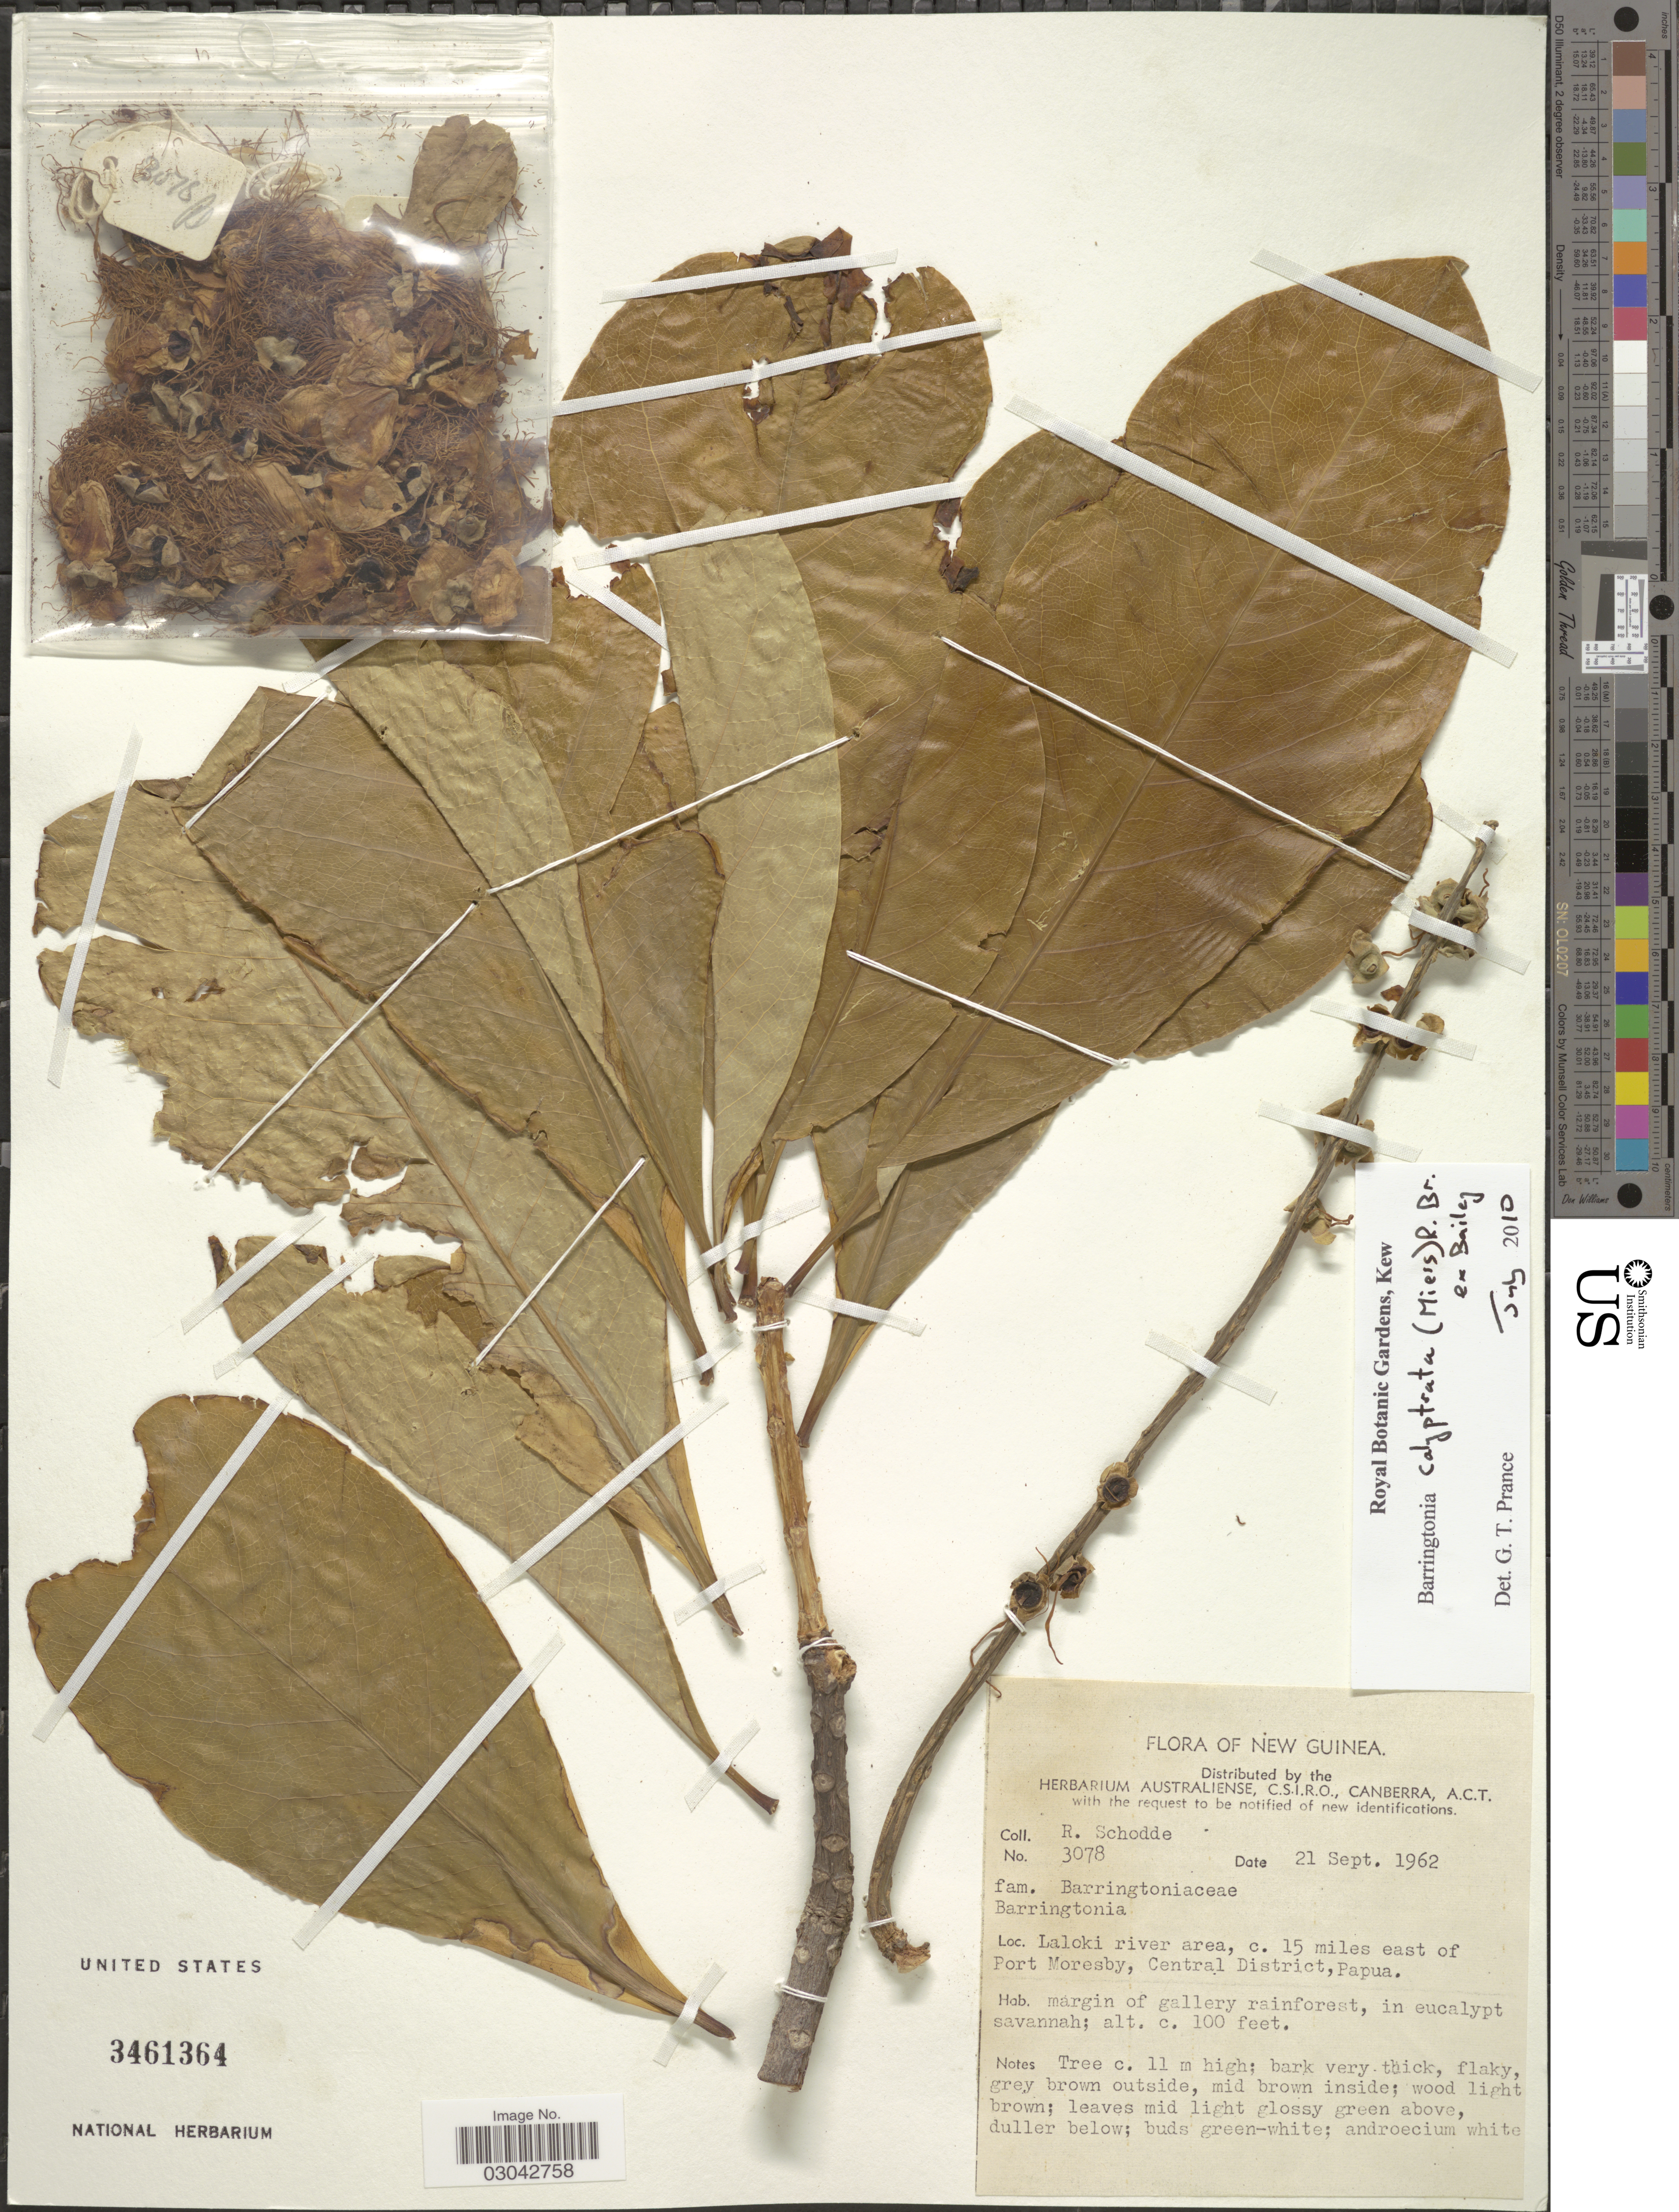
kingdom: Plantae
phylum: Tracheophyta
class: Magnoliopsida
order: Ericales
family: Lecythidaceae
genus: Barringtonia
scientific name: Barringtonia calyptrocalyx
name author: K. Schum.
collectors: R. Schodde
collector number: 3078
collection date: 1962-09-21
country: Papua New Guinea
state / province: Central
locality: New Guinea. Laloki river area, c. 15 miles east of Port Moresby, Central District, Papua.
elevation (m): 30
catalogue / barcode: US 3461364